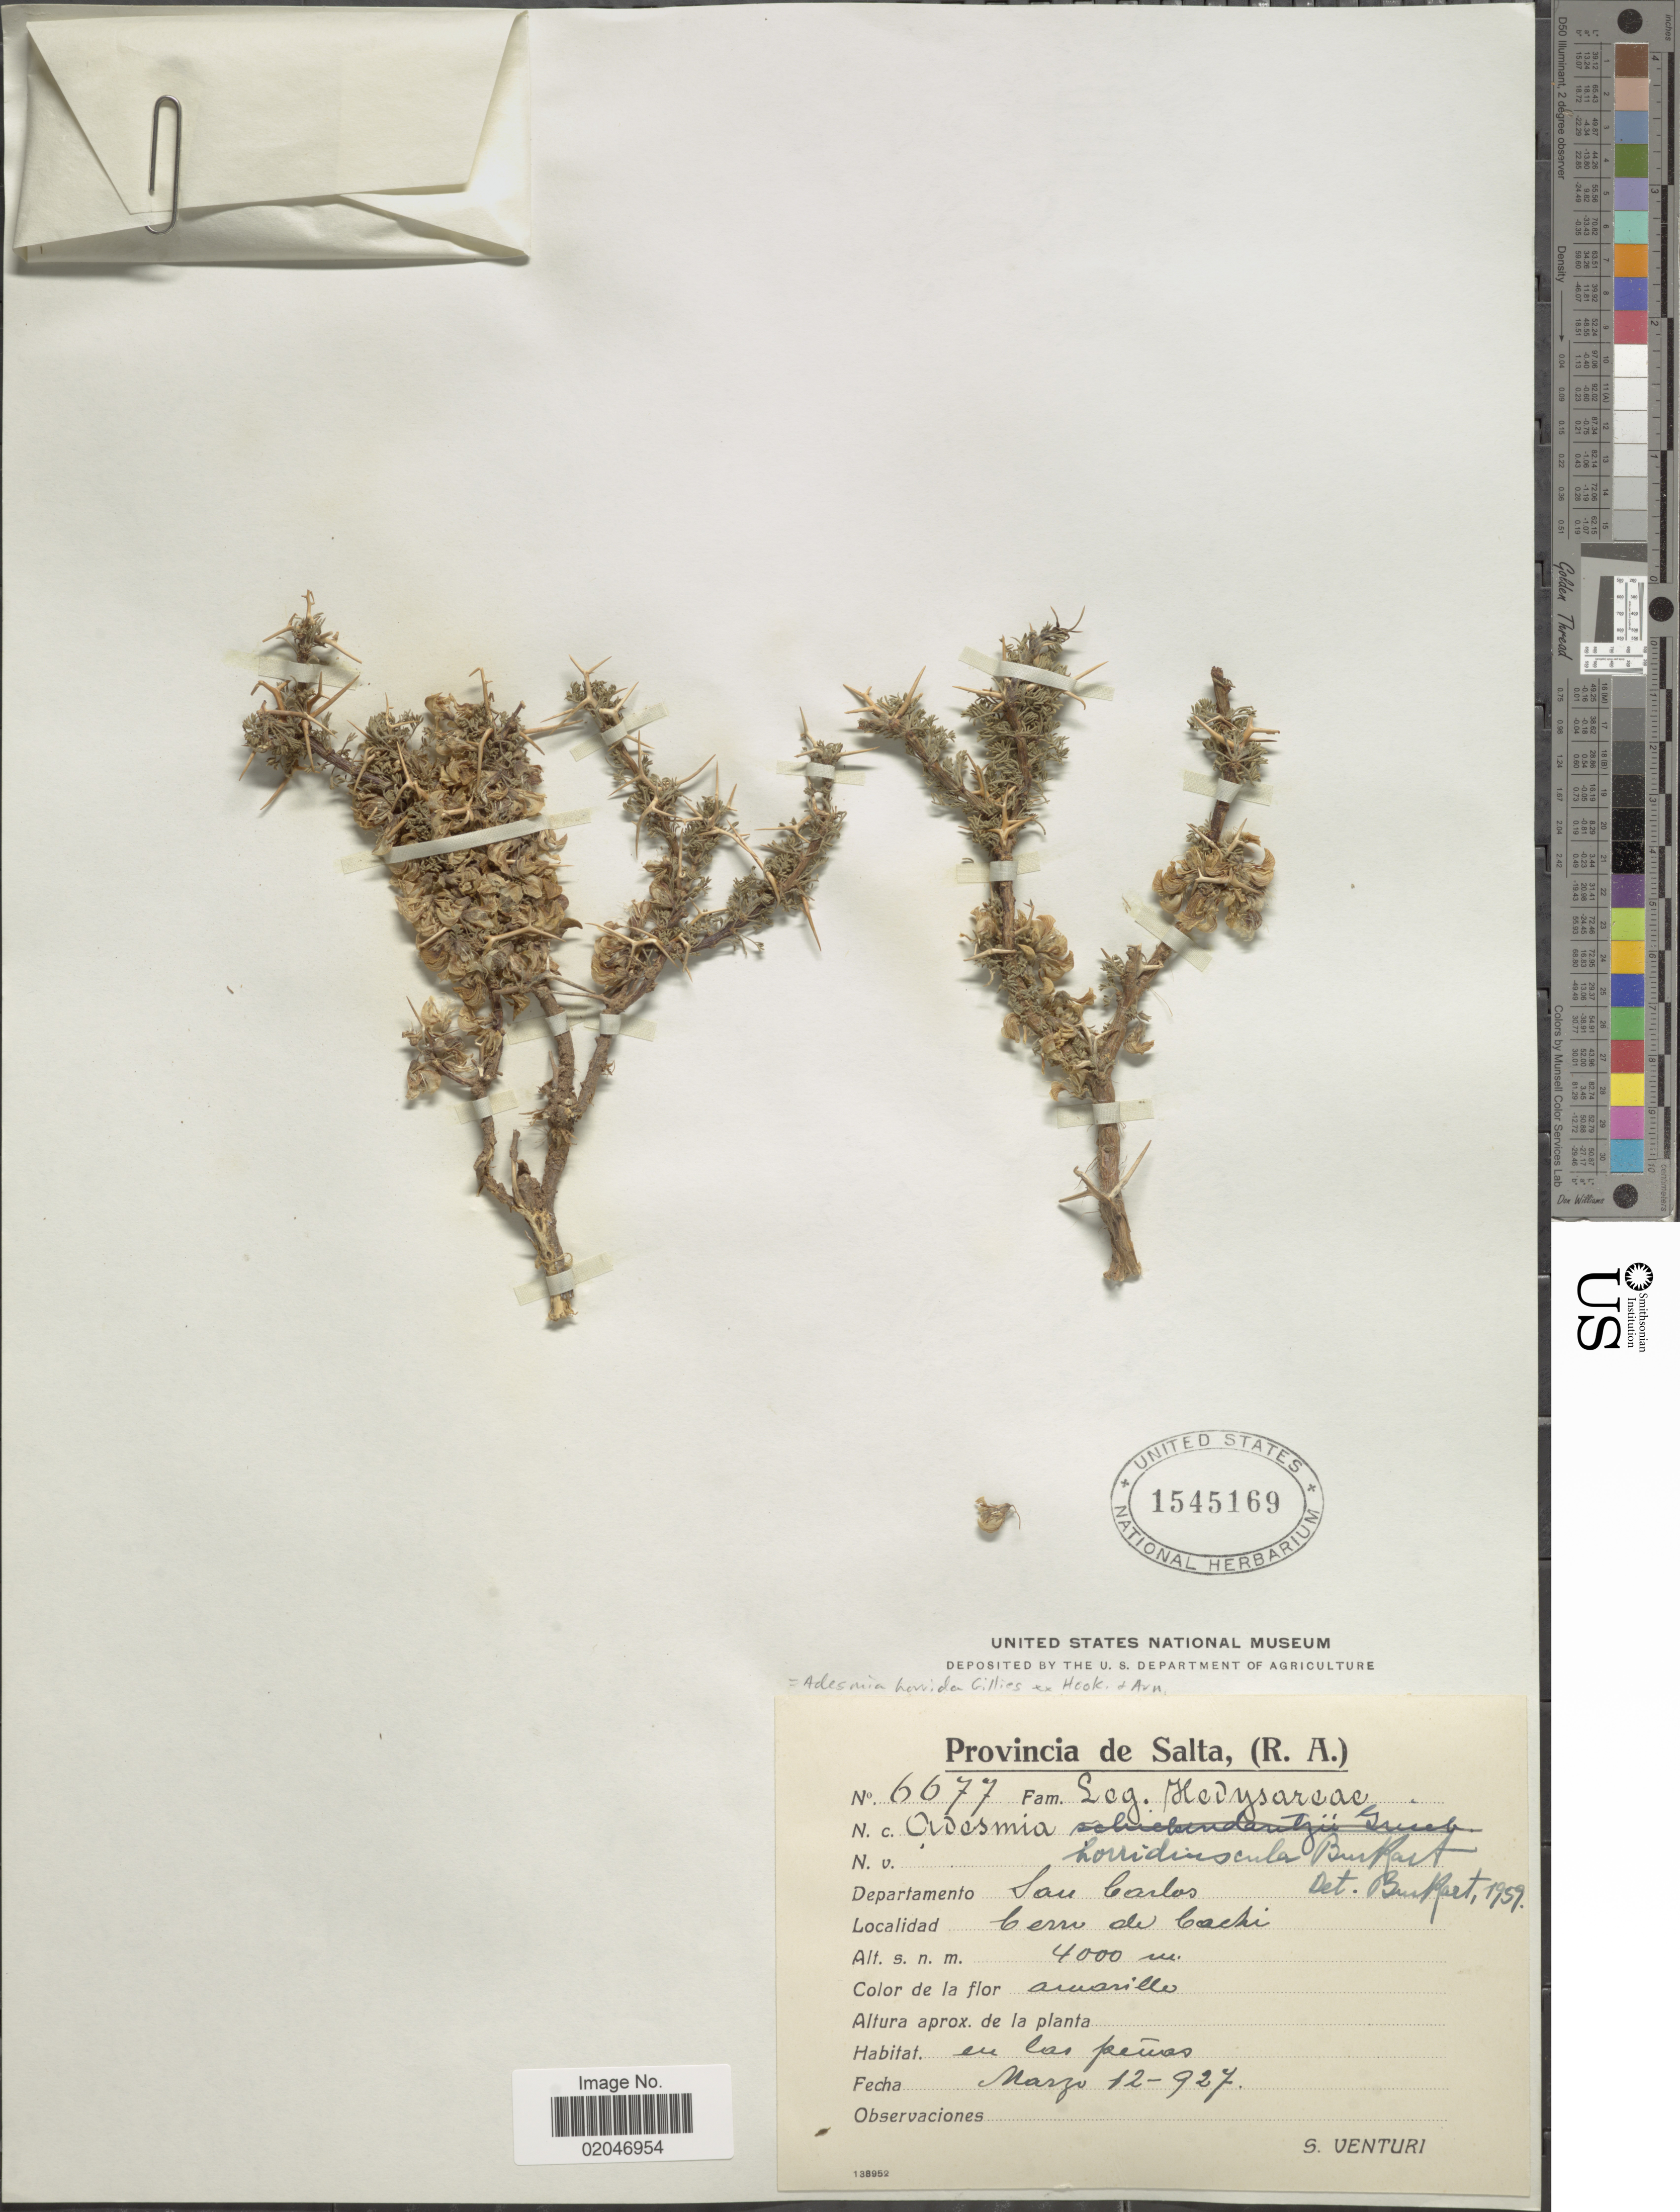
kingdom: Plantae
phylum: Tracheophyta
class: Magnoliopsida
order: Fabales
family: Fabaceae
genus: Adesmia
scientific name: Adesmia horrida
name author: Gillies ex Hook. & Arn.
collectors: S. Venturi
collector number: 6677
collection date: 1927-03-12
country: Argentina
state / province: Salta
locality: (R.A.), Departamento San Carlos, Cerro de Cachi, en las penas.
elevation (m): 4000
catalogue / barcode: US 1545169